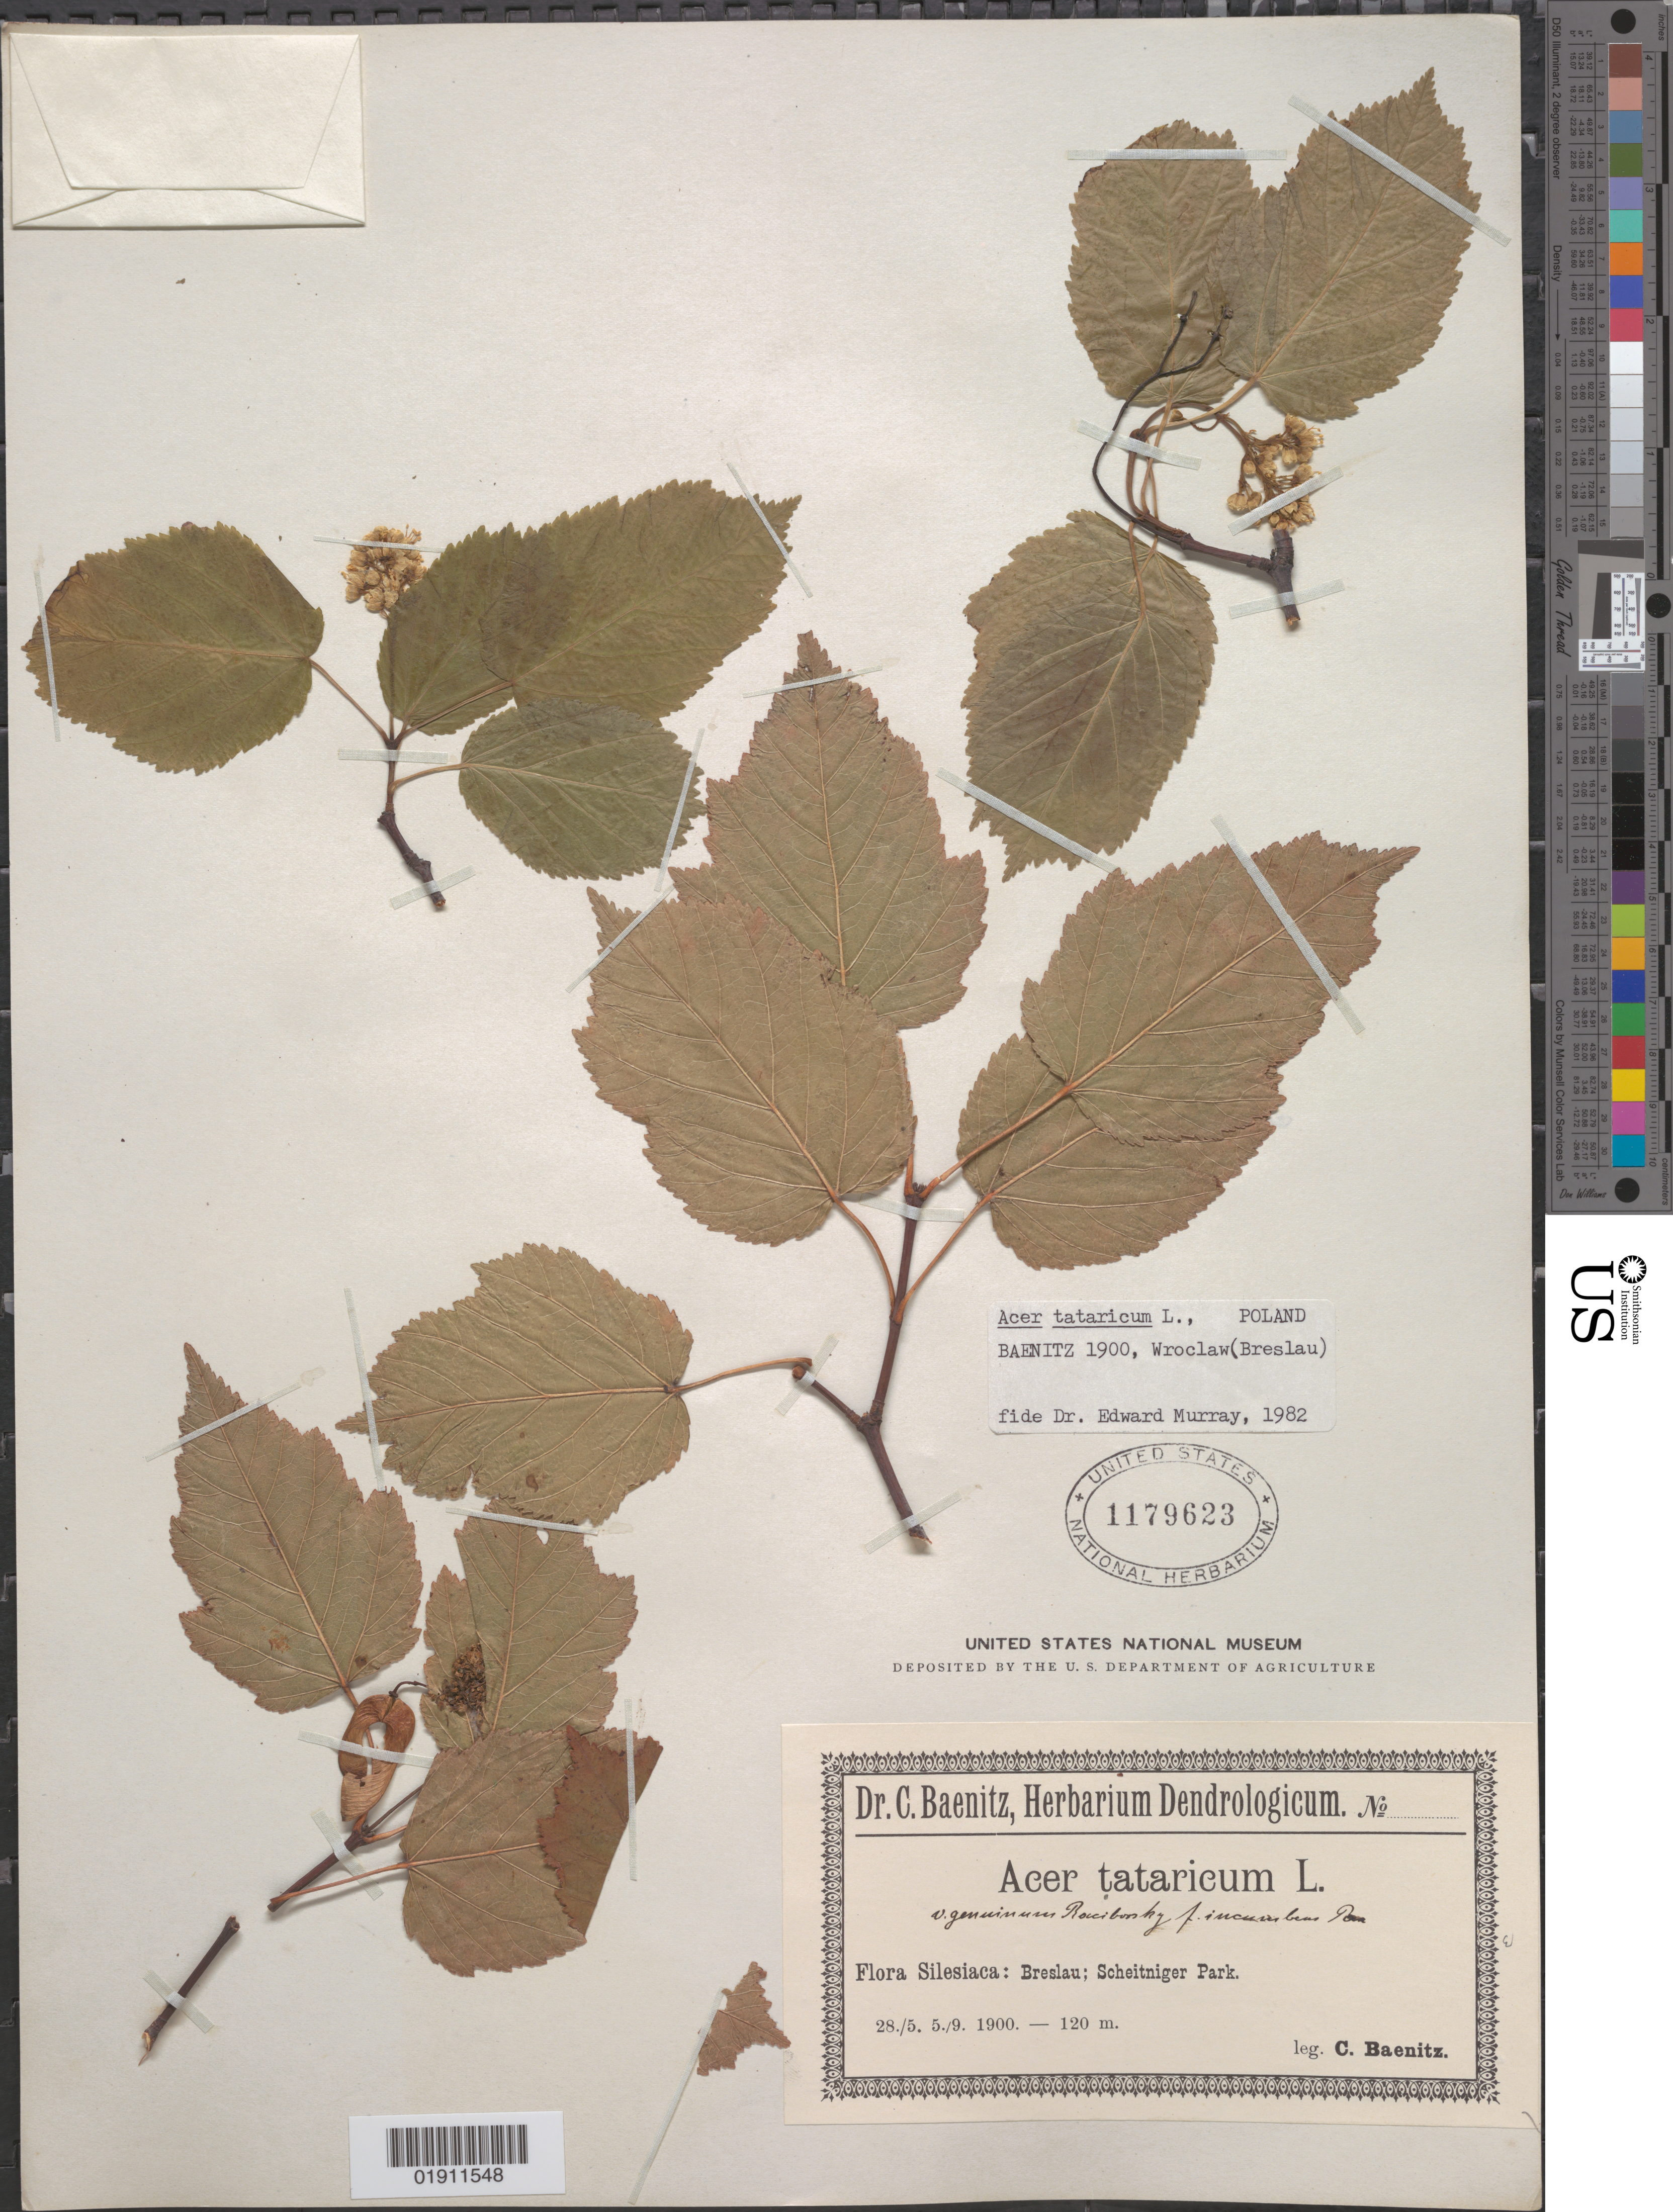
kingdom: Plantae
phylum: Tracheophyta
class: Magnoliopsida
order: Sapindales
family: Sapindaceae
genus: Acer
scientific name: Acer tataricum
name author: L.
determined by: Murray, Edward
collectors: C. G. Baenitz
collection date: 1900-05-28,1900-09-05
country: Poland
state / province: Dolnoslaskie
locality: Breslau [Wrocław], Scheitniger Park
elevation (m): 120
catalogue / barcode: US 1179623